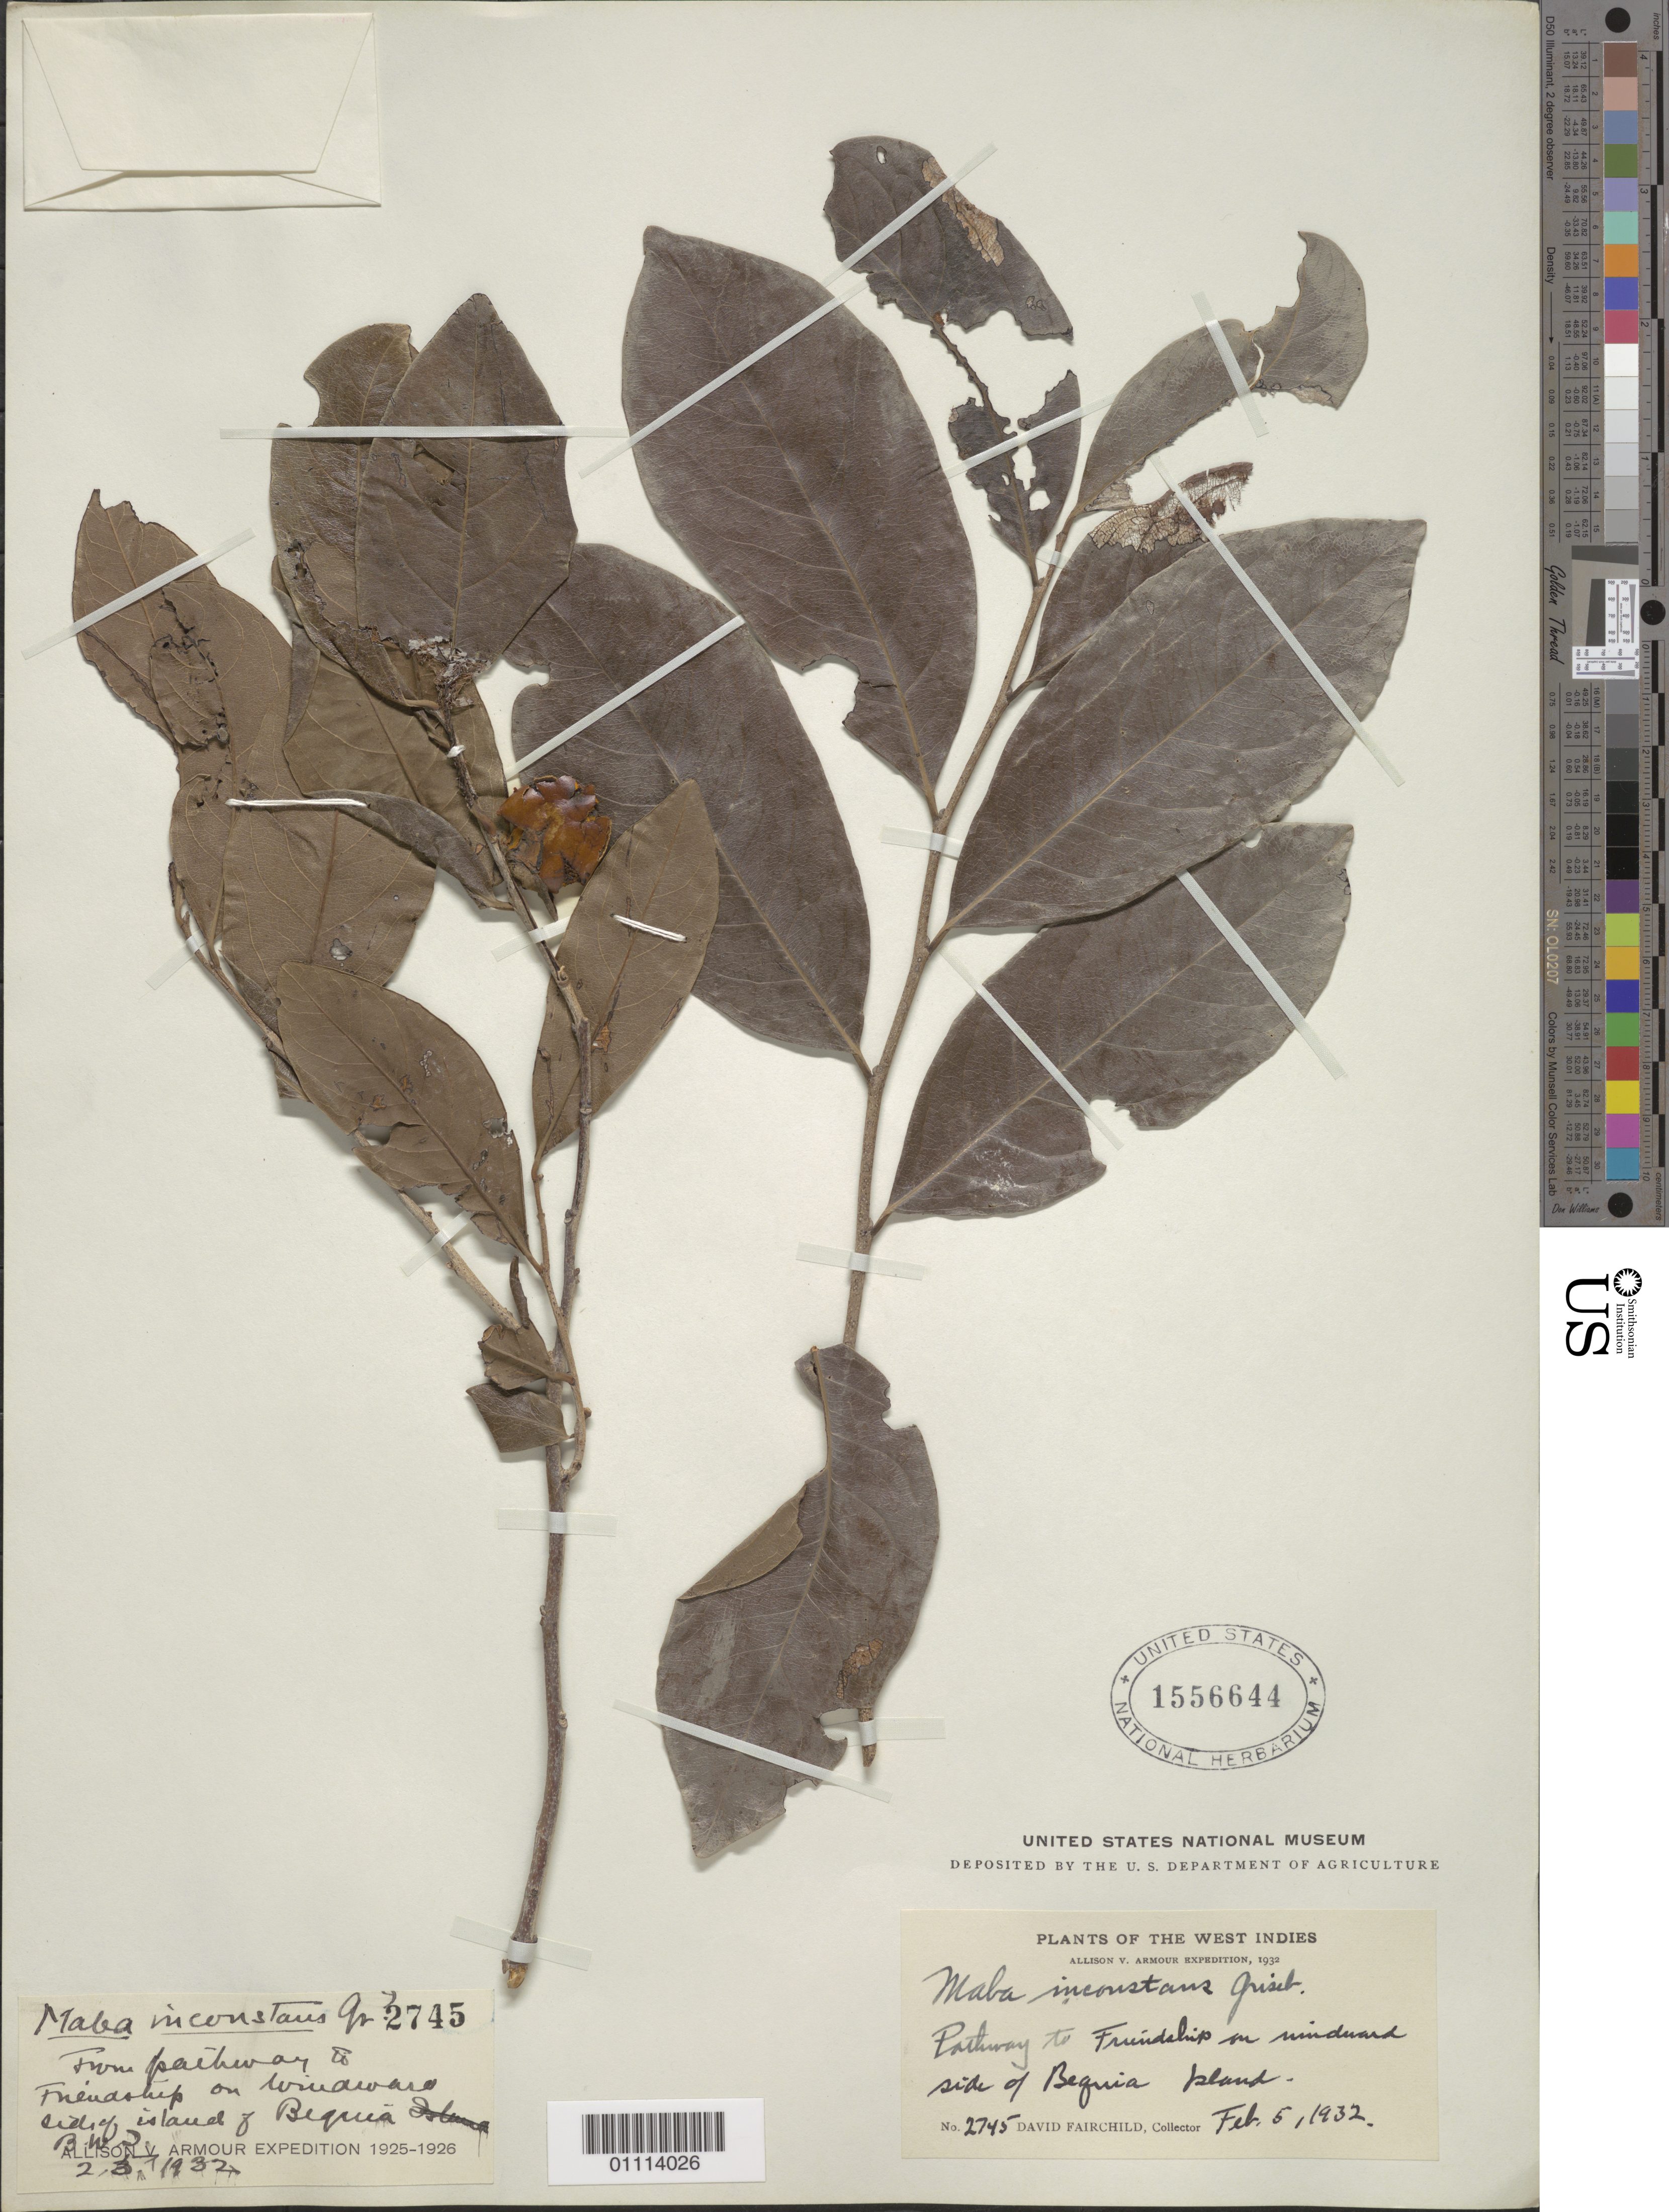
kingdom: Plantae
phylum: Tracheophyta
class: Magnoliopsida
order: Ericales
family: Ebenaceae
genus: Diospyros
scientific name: Diospyros inconstans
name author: Jacq.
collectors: D. Fairchild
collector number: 2745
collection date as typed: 05 Feb 1932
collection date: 1932-02-05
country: St. Vincent - Grenadines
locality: Pathway to Friendship in windward side of Bequia Island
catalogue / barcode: US 1556644